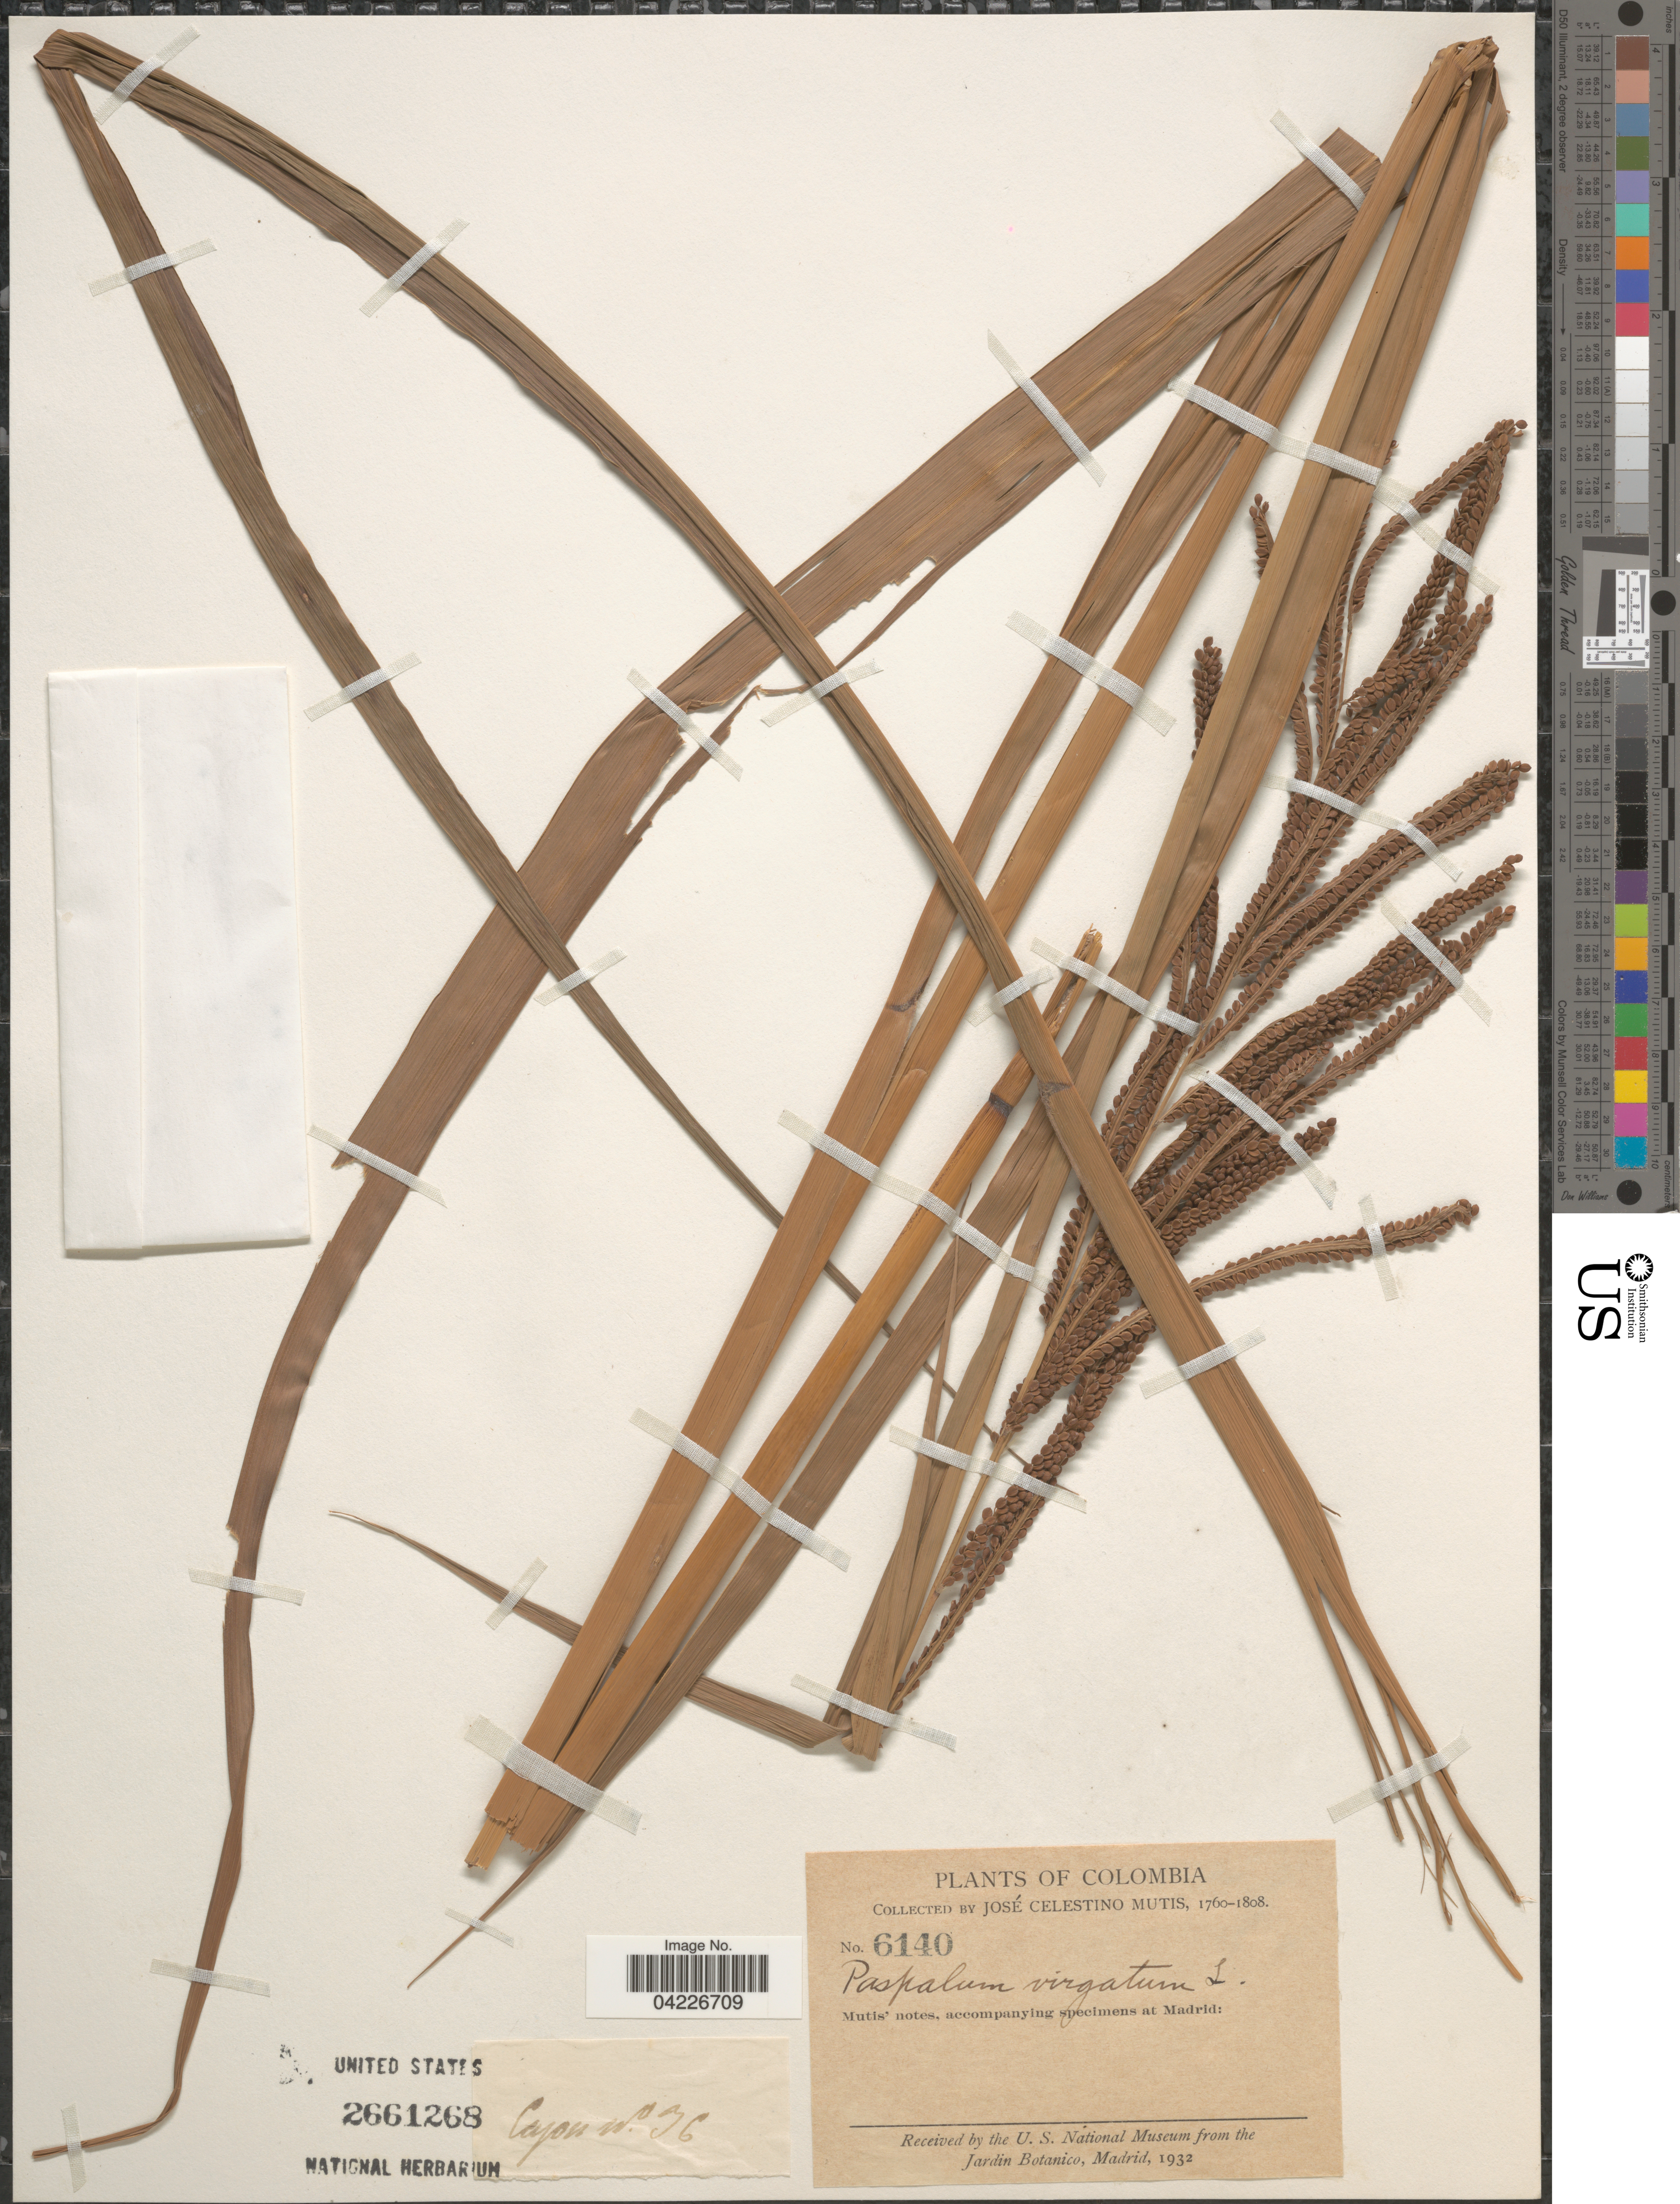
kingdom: Plantae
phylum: Tracheophyta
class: Liliopsida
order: Poales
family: Poaceae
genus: Paspalum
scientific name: Paspalum virgatum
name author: L.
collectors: J. C. B. Mutis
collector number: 6140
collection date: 1760/1808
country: Colombia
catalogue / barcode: US 2661268